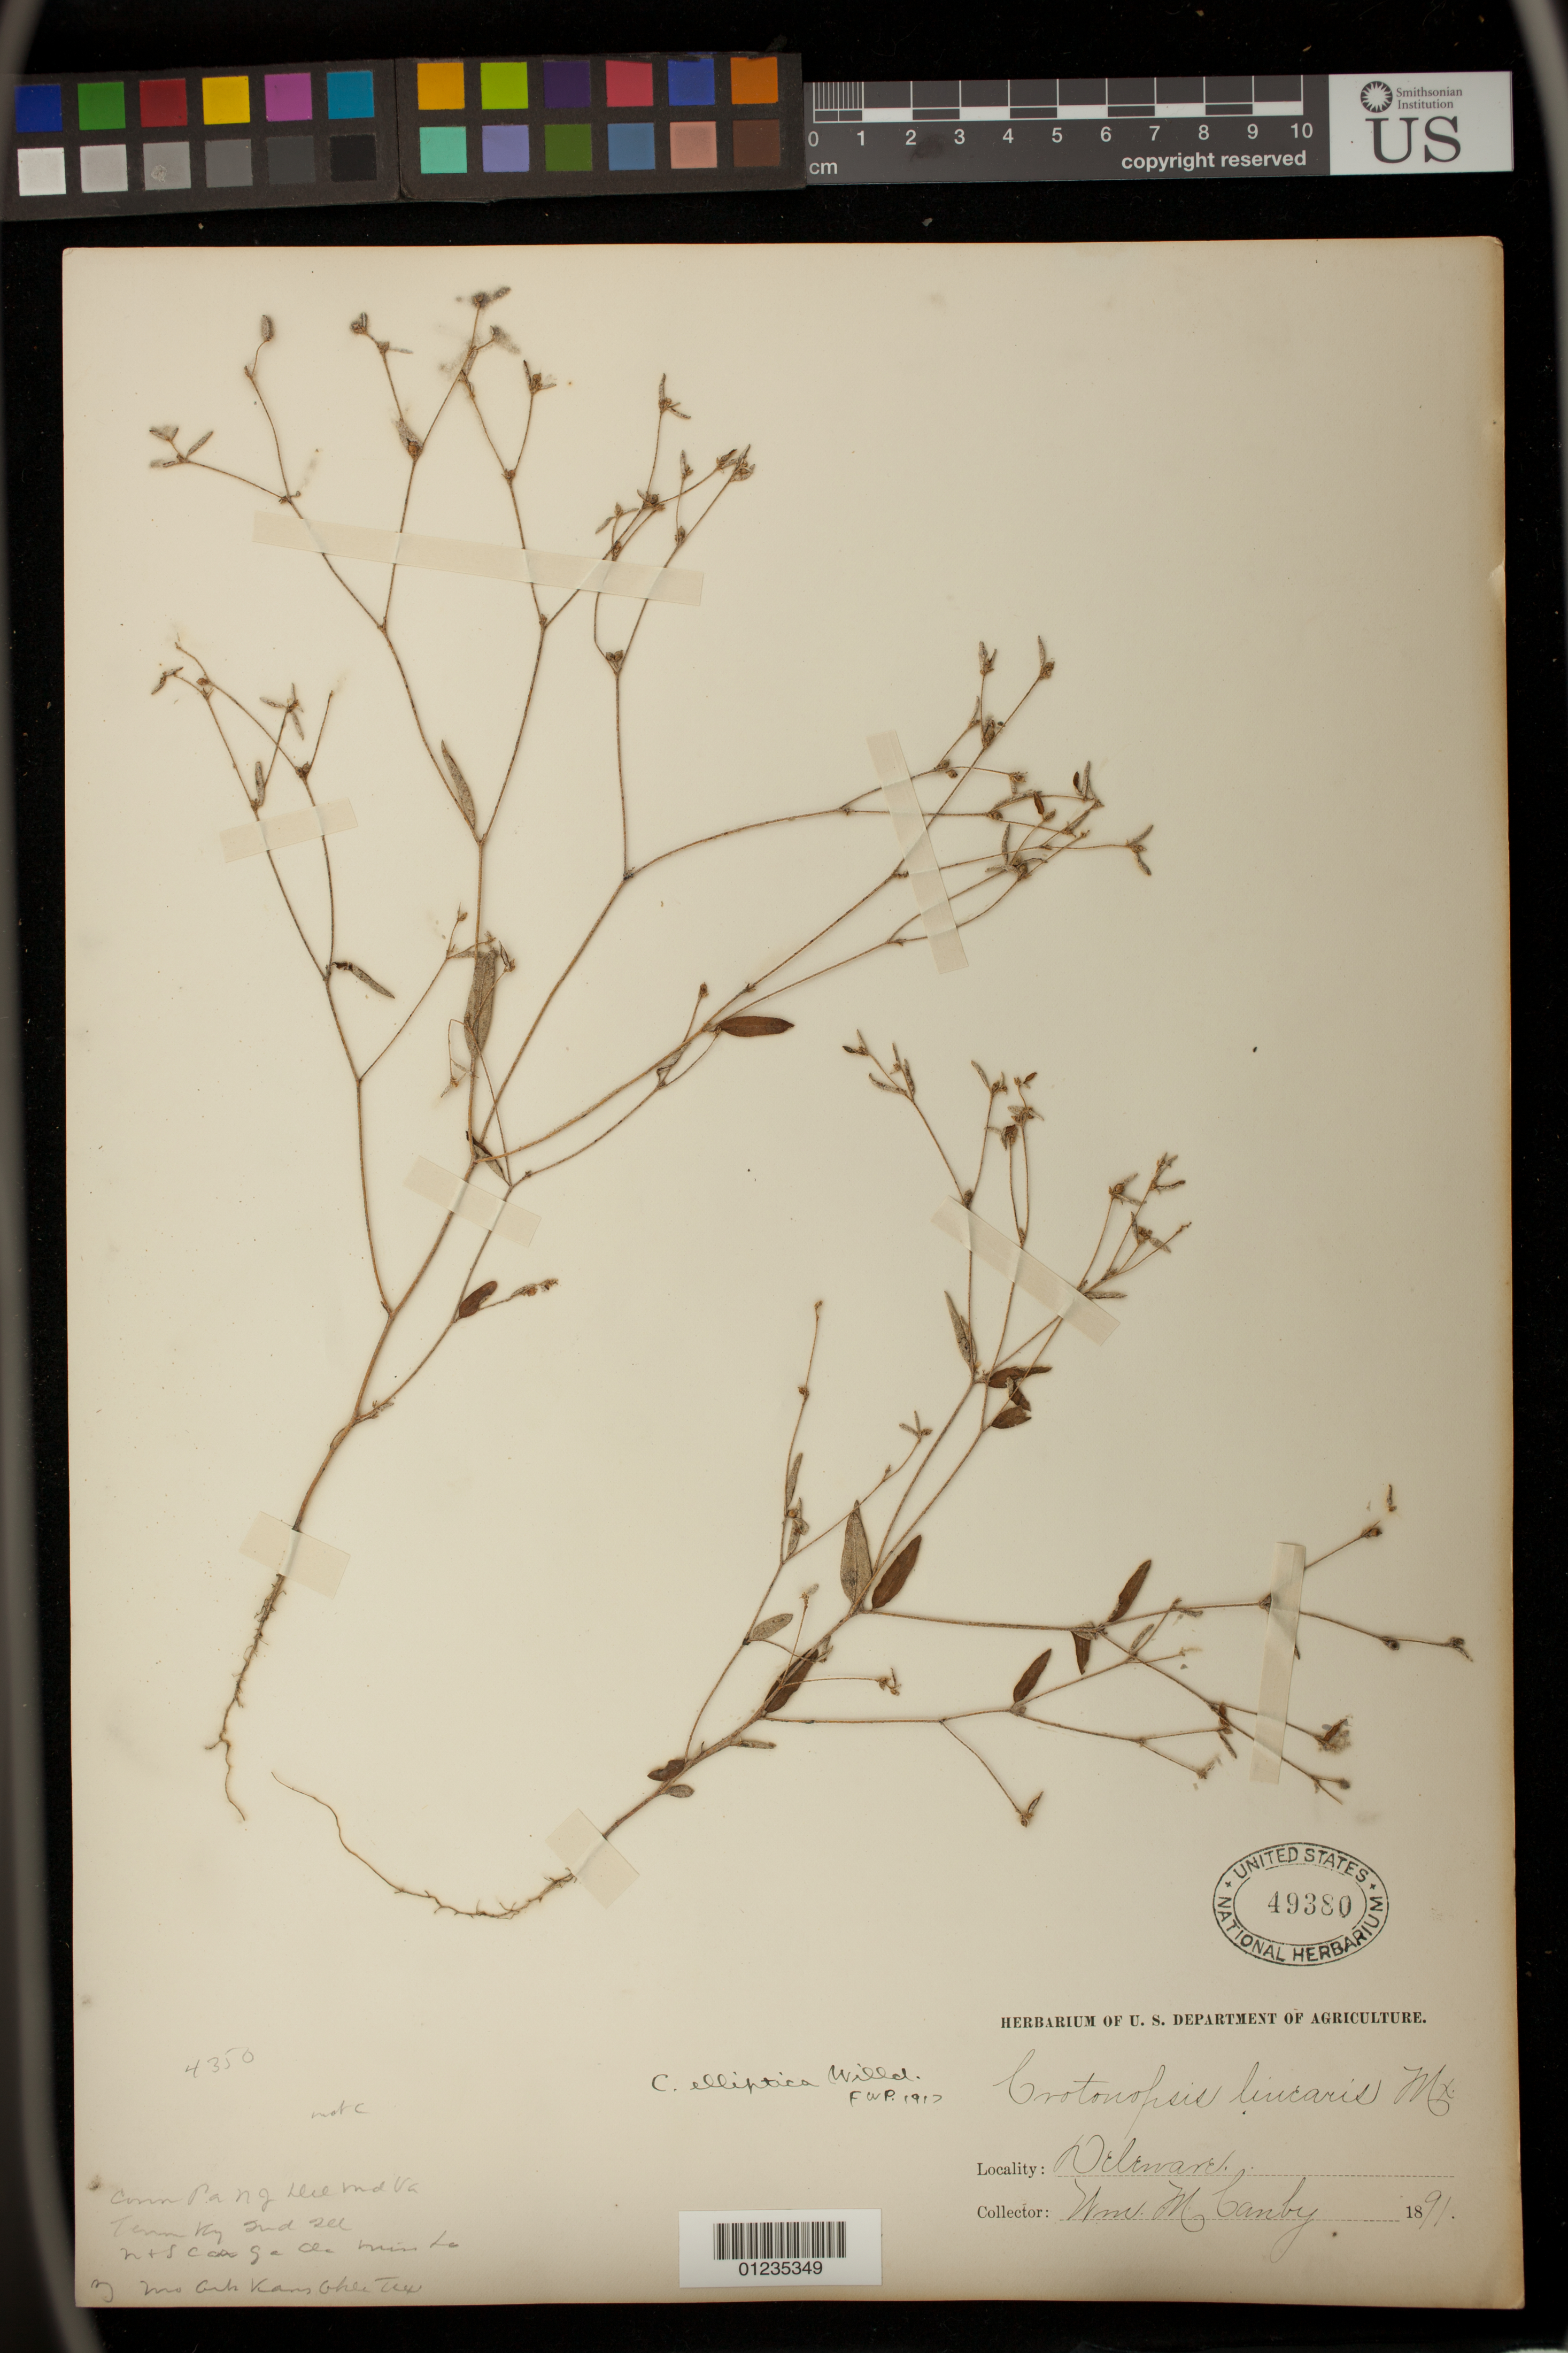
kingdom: Plantae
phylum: Tracheophyta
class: Magnoliopsida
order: Malpighiales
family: Euphorbiaceae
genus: Crotonopsis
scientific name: Crotonopsis elliptica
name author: Willd.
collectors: W. M. Canby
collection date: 1891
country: United States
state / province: Delaware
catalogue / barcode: US 49380